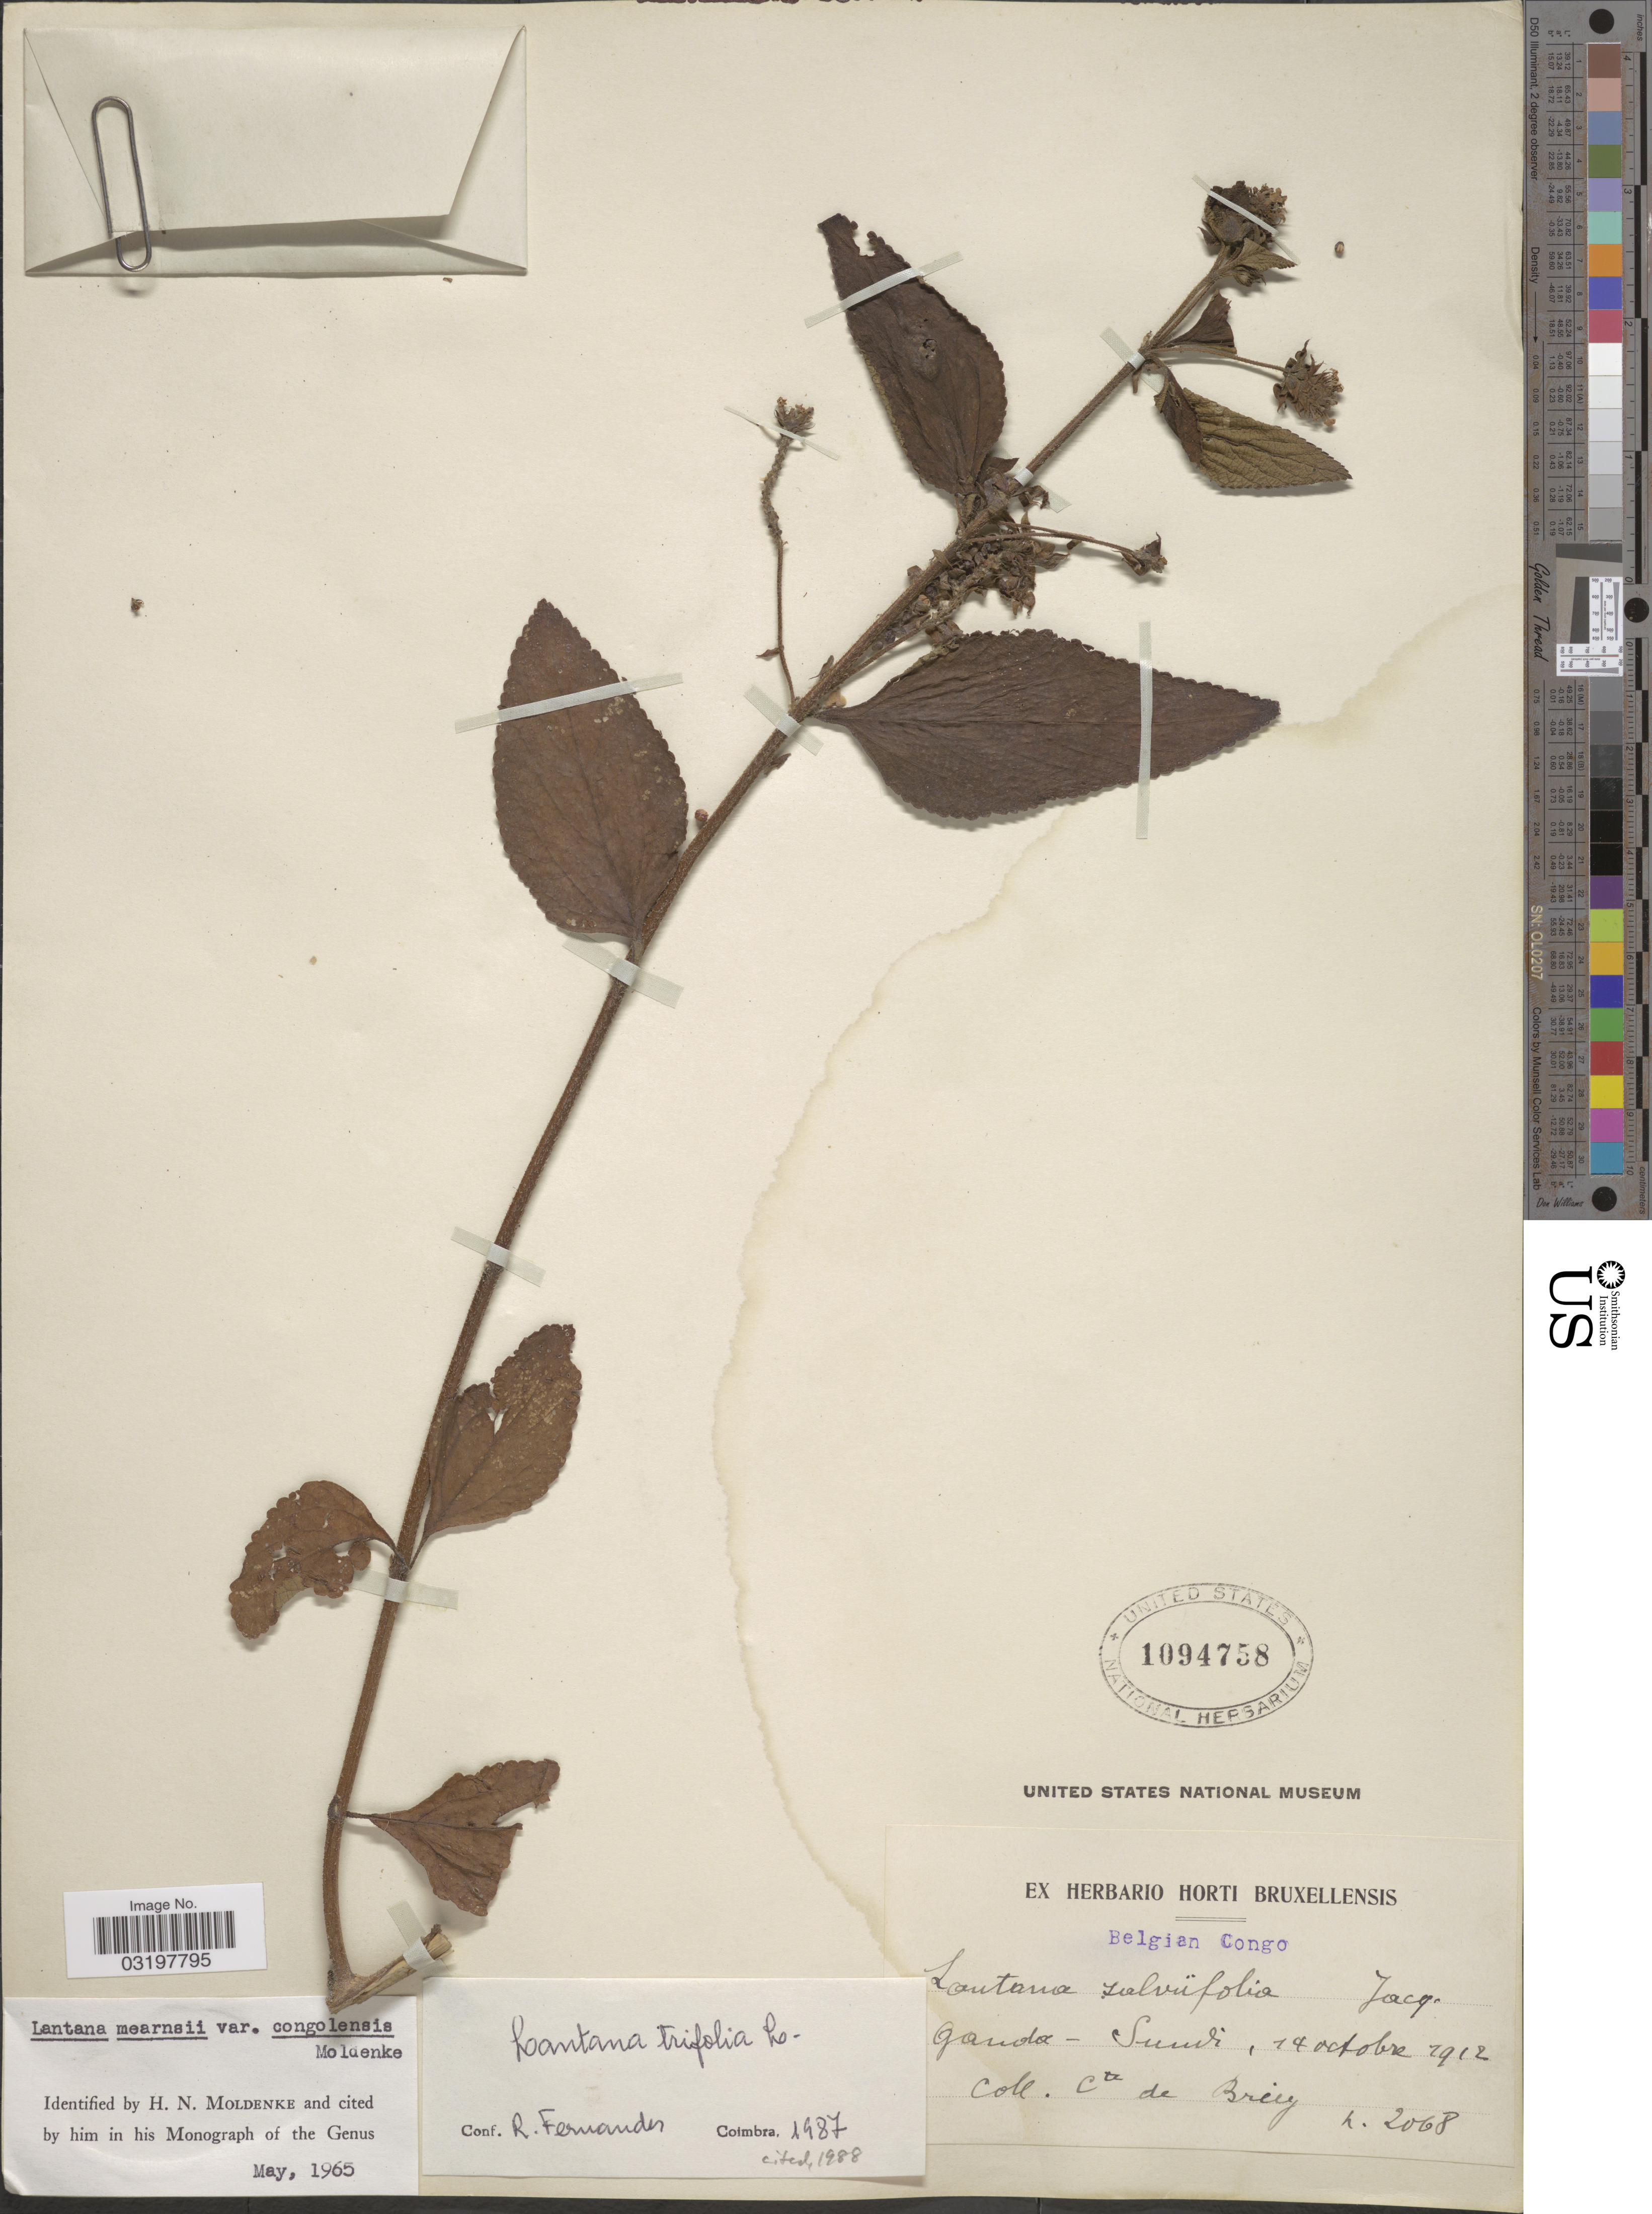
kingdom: Plantae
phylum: Tracheophyta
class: Magnoliopsida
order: Lamiales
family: Verbenaceae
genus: Lantana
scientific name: Lantana trifolia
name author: L.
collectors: Cte de Briez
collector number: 2068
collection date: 1912-10-14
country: Congo, Democratic Republic of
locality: Gauda - Lundi.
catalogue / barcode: US 1094758